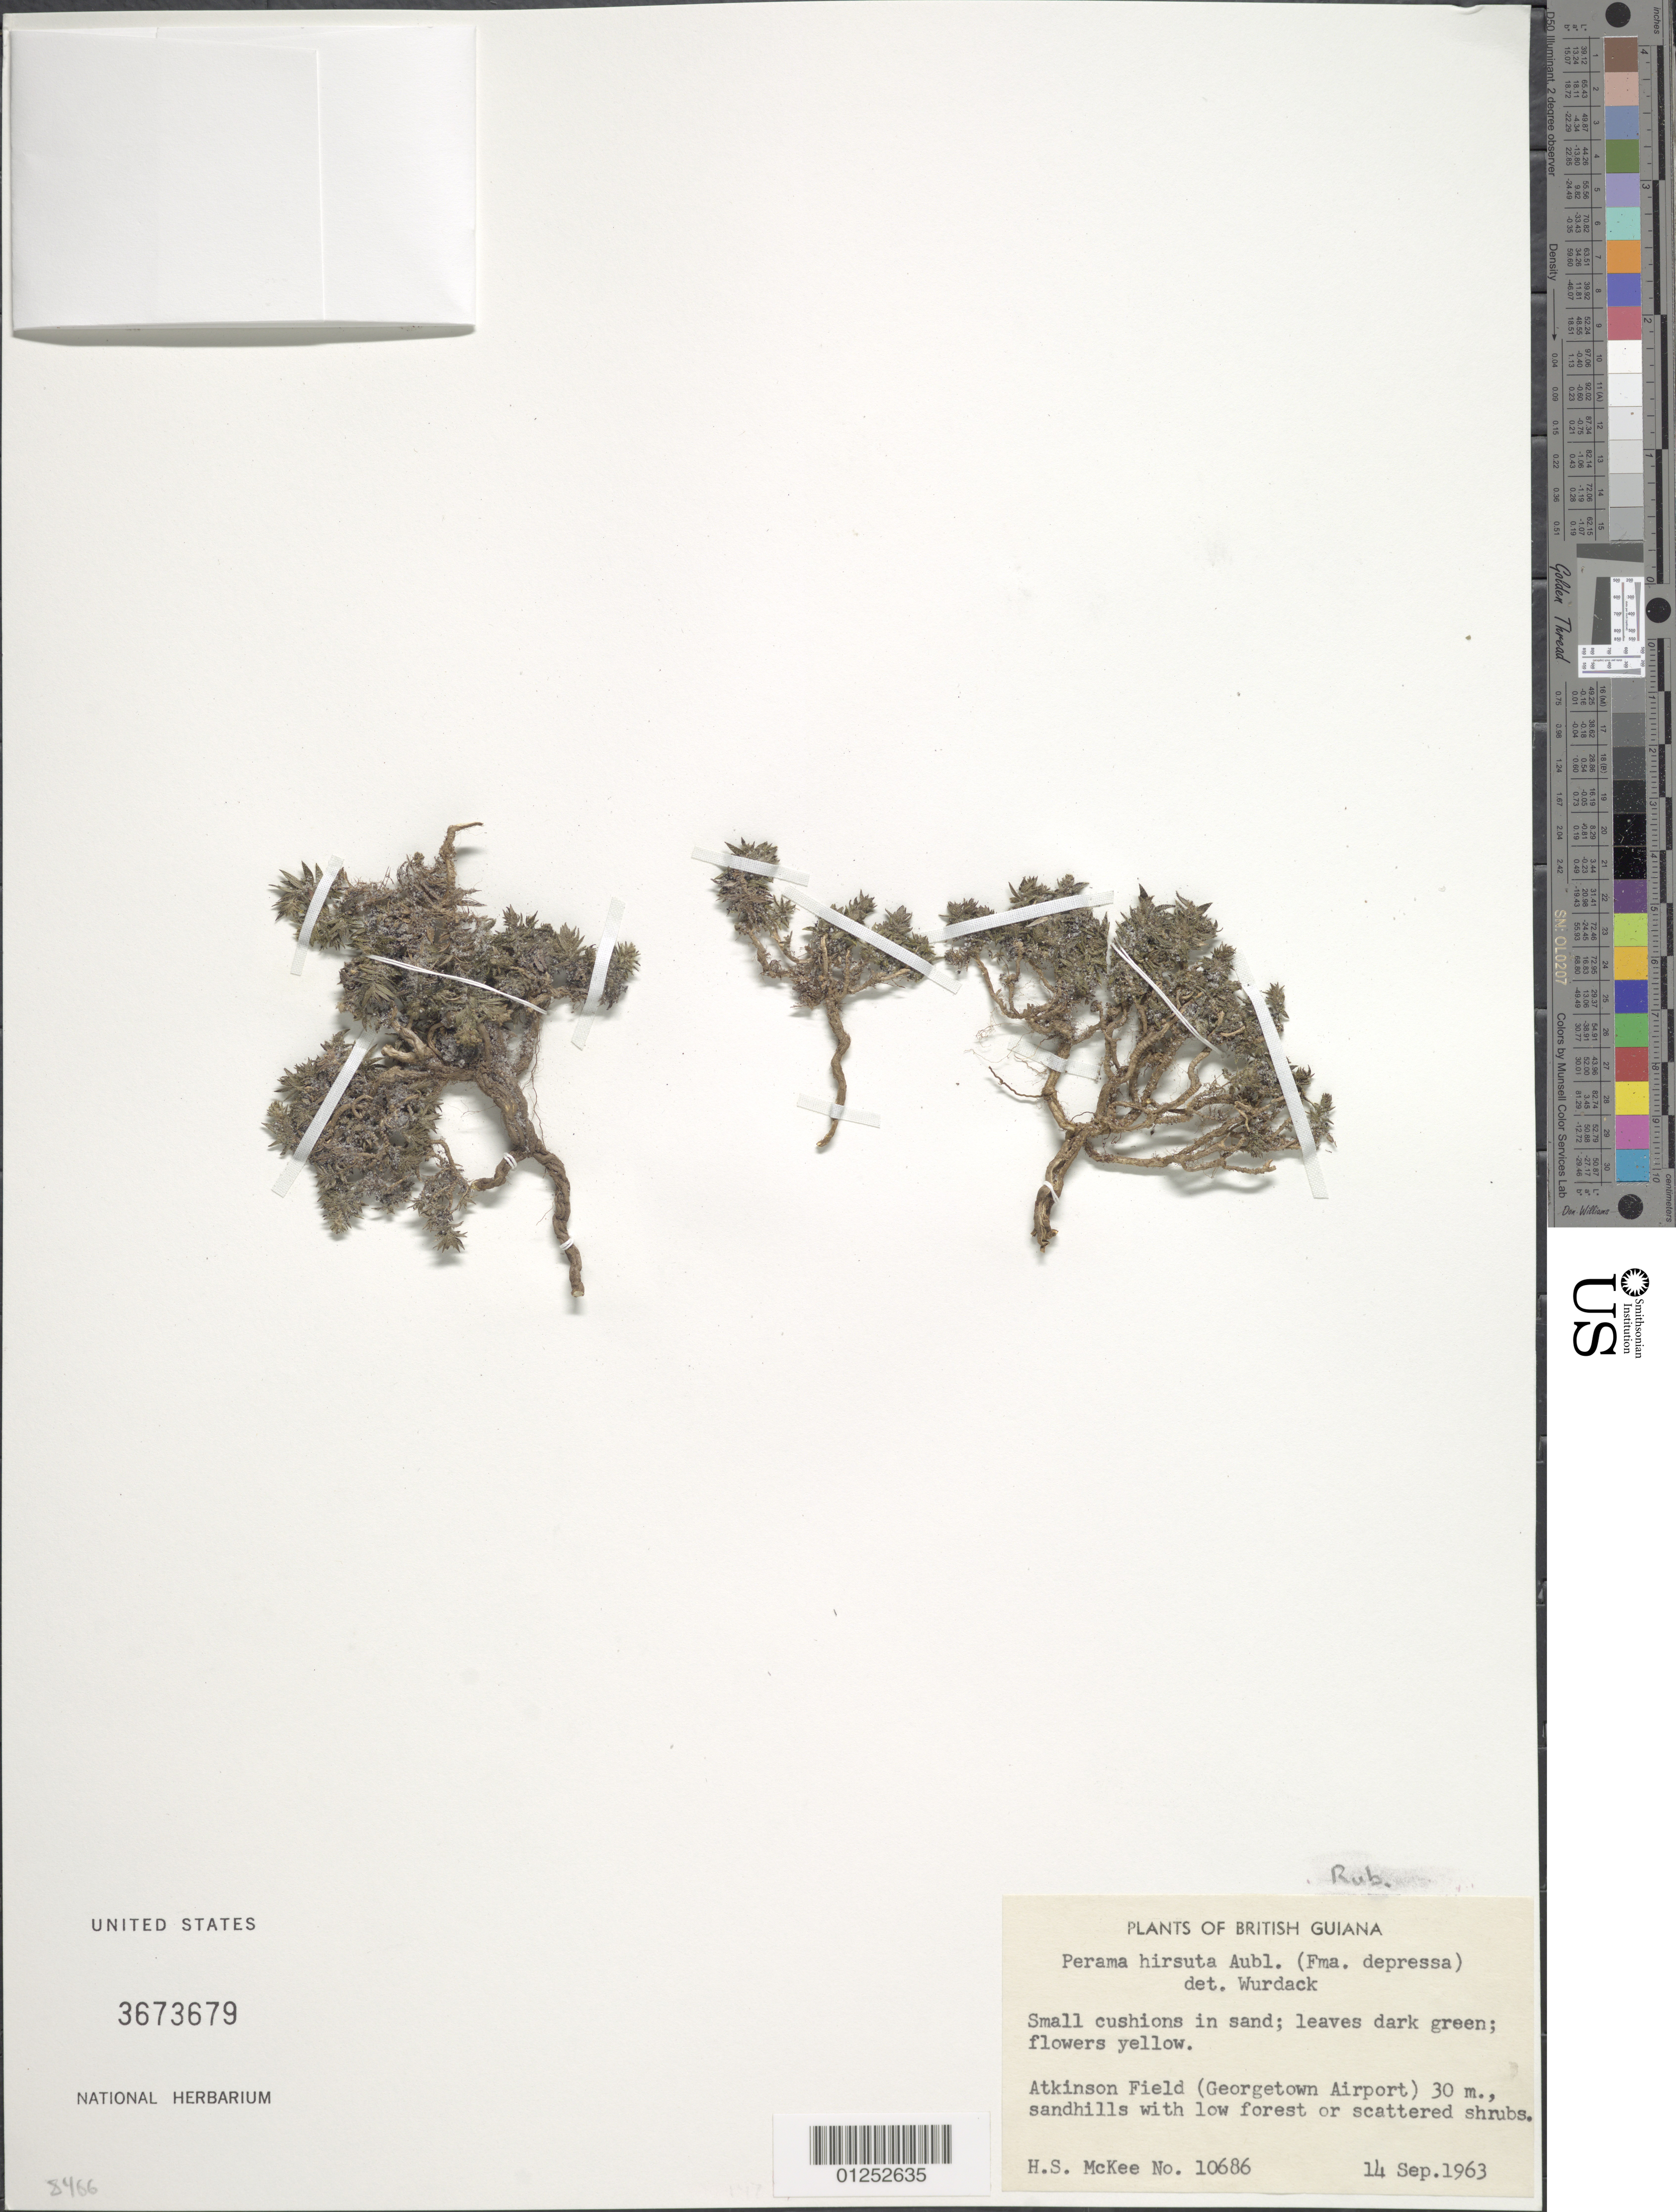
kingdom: Plantae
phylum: Tracheophyta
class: Magnoliopsida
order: Gentianales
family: Rubiaceae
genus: Perama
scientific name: Perama hirsuta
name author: Aubl.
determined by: Wurdack, John J., (US), US (UNITED STATES)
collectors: H. S. McKee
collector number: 10686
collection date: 1963-09-14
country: Guyana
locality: Atkinson Field (Georgetown Airport)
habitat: In sand. Sandhills with low forest or scattered shrubs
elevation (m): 30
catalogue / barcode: US 3673679